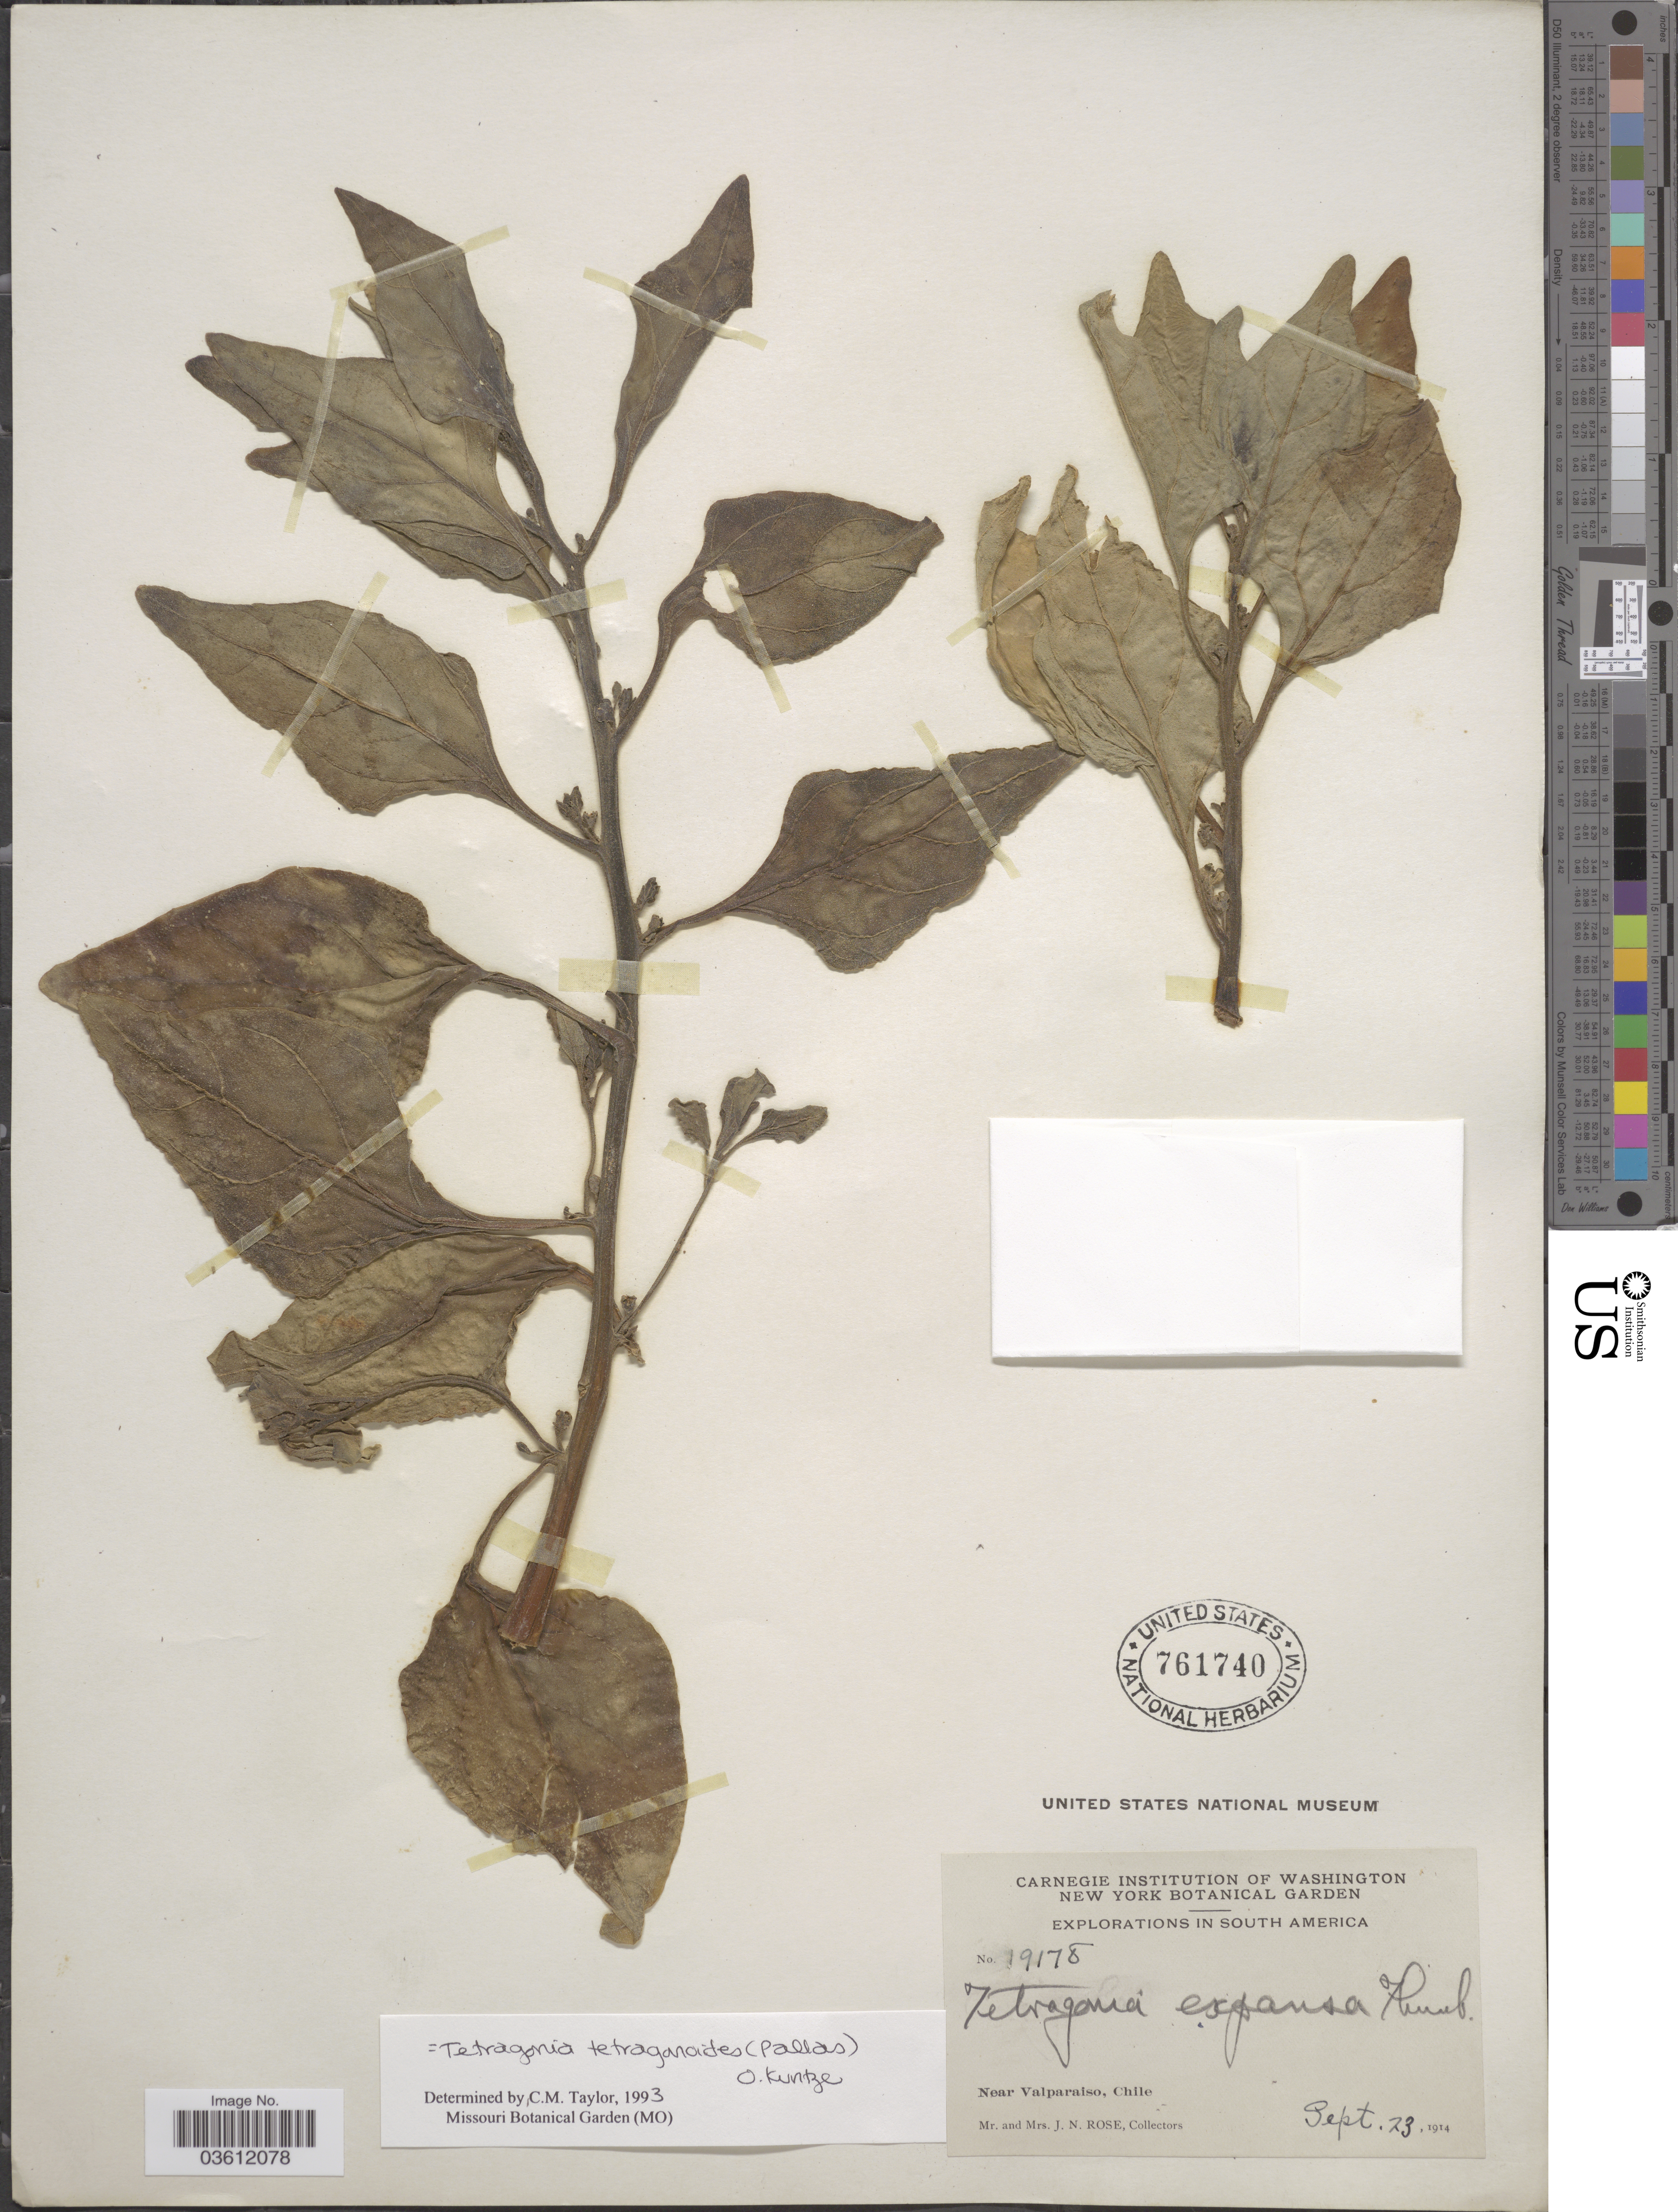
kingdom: Plantae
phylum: Tracheophyta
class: Magnoliopsida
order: Caryophyllales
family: Aizoaceae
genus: Tetragonia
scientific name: Tetragonia tetragonoides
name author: (Pall.) Kuntze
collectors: J. N. Rose & L. B. Rose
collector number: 19178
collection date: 1914-09-23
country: Chile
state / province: Valparaíso (V)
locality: Near Valparaiso.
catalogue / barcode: US 761740